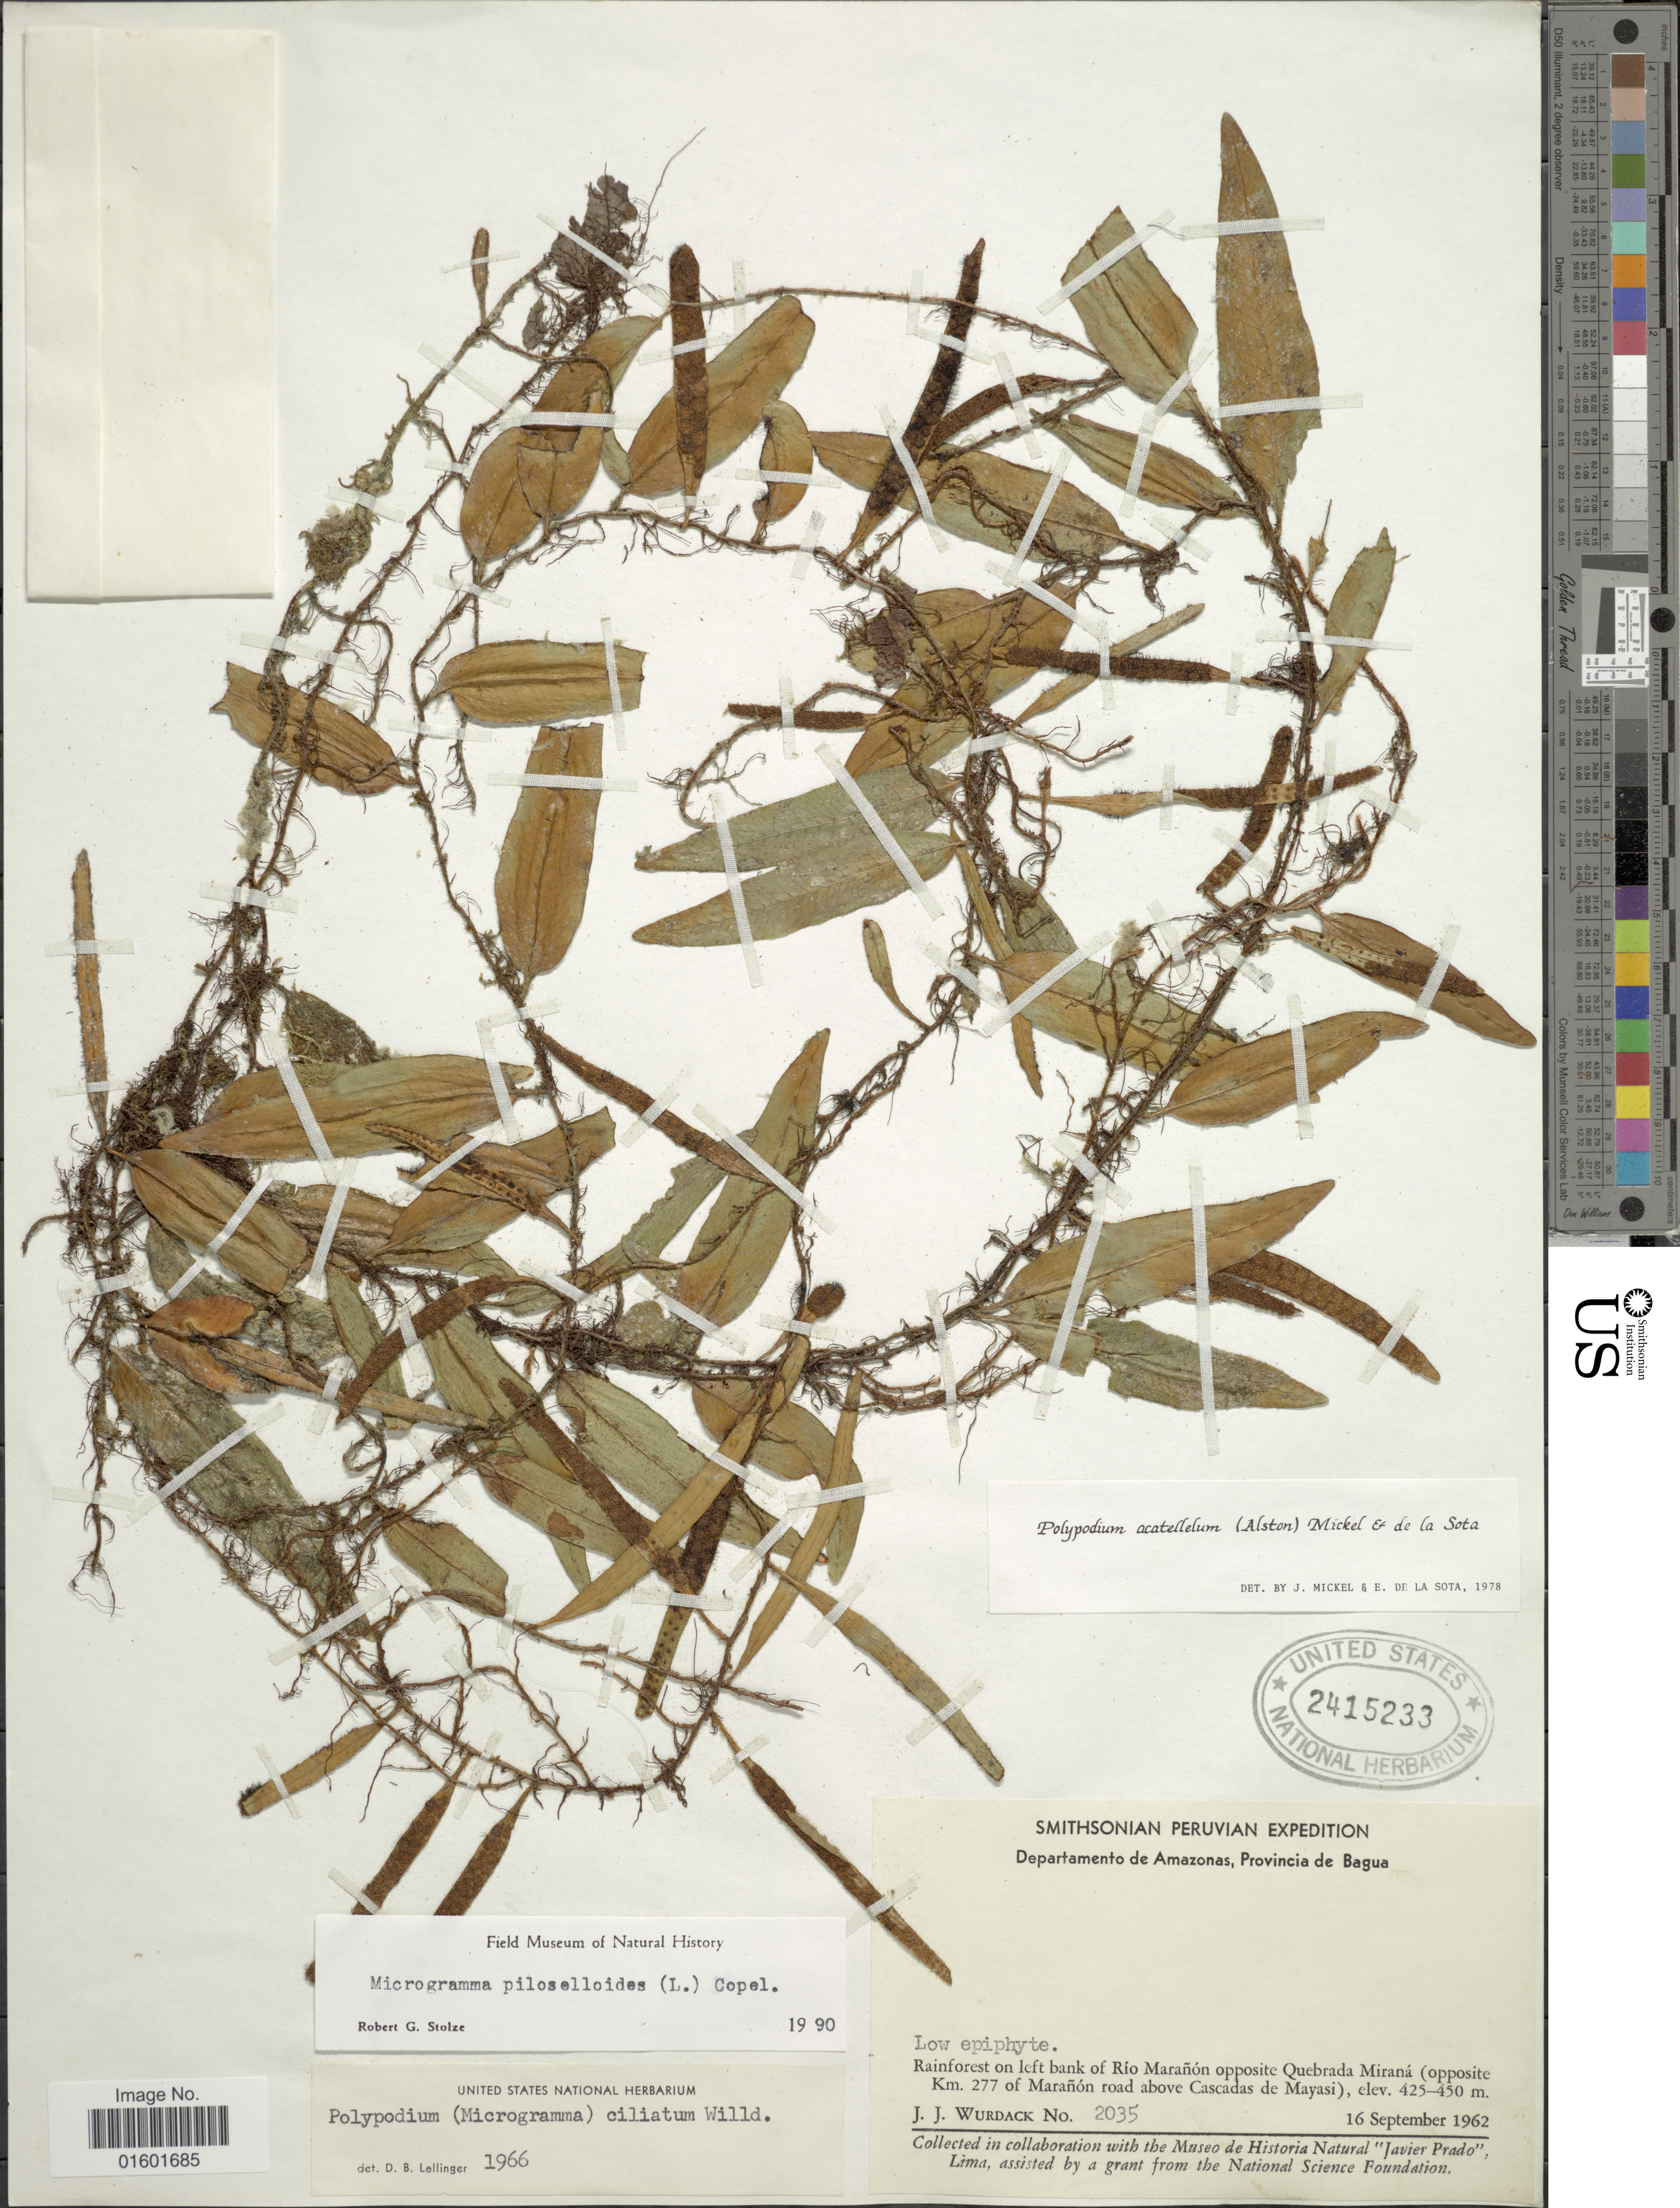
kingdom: Plantae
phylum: Tracheophyta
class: Polypodiopsida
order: Polypodiales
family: Polypodiaceae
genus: Microgramma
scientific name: Microgramma piloselloides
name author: (L.) Copel.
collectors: J. J. Wurdack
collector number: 2035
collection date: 1962-09-16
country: Peru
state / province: Amazonas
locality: Provincia de Bagua, Rainforest on left bank of Rio Maranon opposite Quebrada Mirana (opposite km. 277 of Marnanon road above Cascadas de Mayasi)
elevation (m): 425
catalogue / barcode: US 2415233